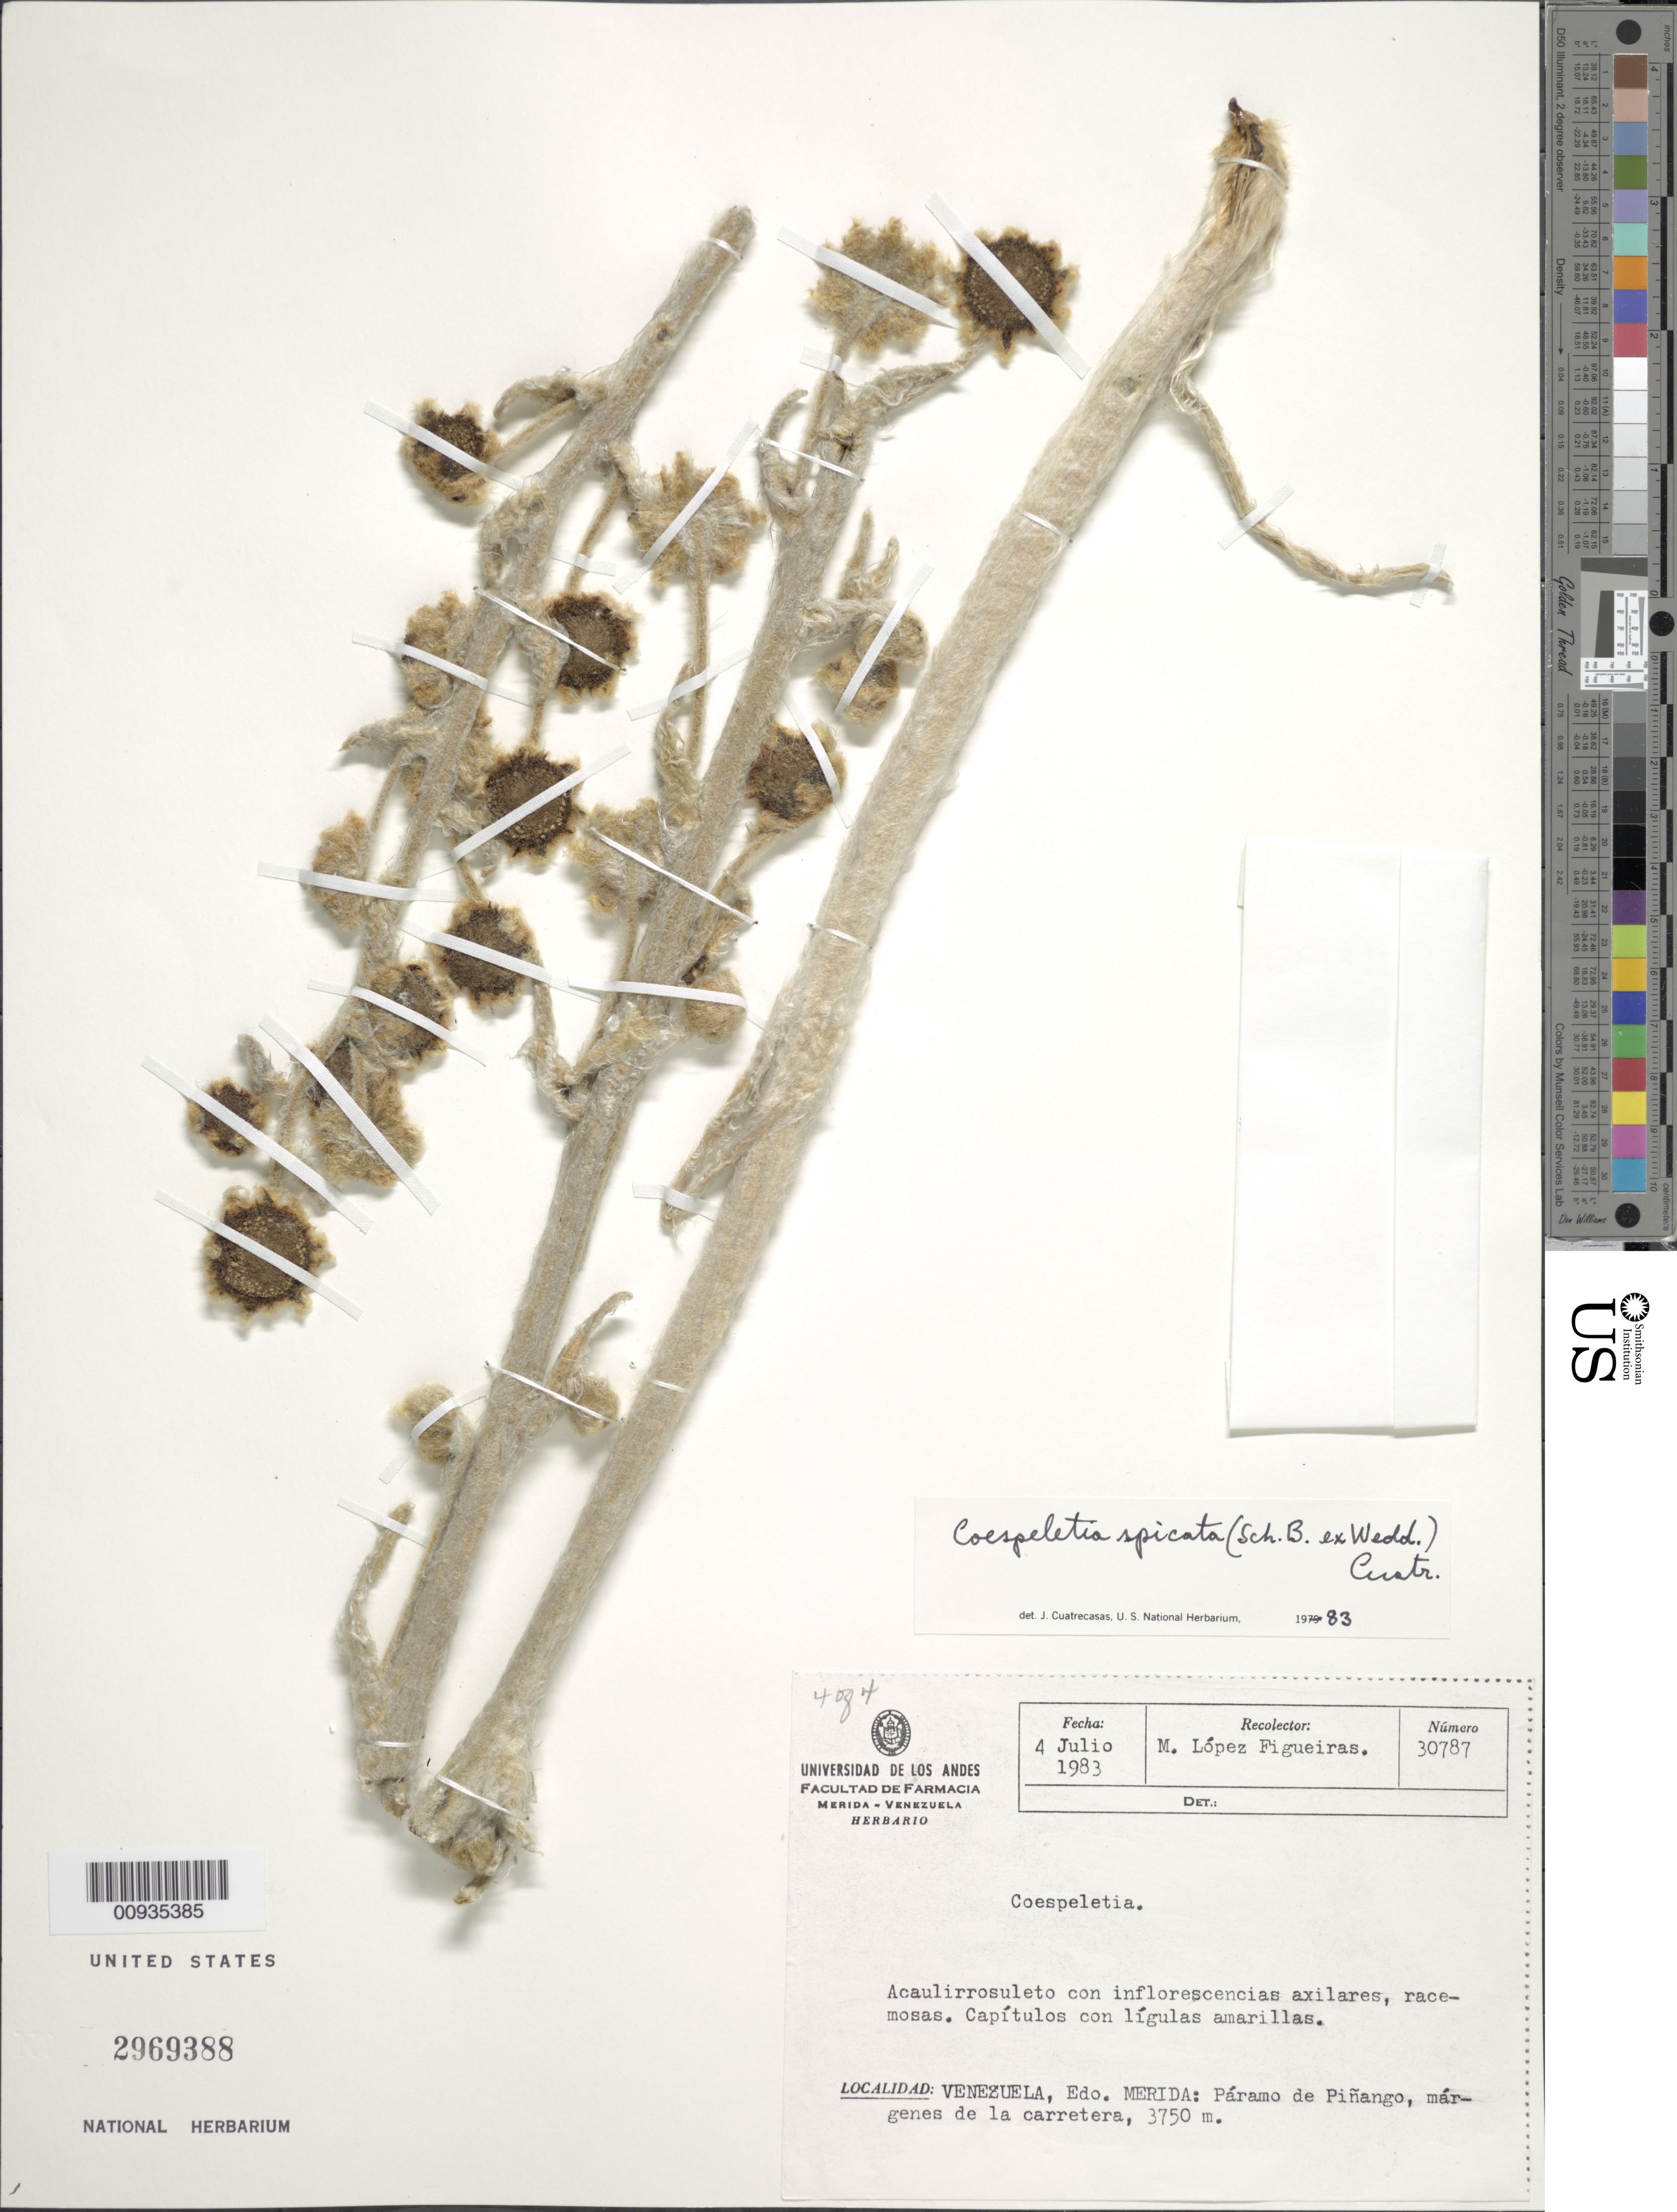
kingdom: Plantae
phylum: Tracheophyta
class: Magnoliopsida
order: Asterales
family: Asteraceae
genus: Coespeletia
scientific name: Coespeletia spicata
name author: (Sch. Bip. ex Wedd.) Cuatrec.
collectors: M. López Figueiras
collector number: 30787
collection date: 1983-07-04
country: Venezuela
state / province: Mérida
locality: Paramo de Pinango, margnes de la carretera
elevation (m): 3750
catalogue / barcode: US 2969388